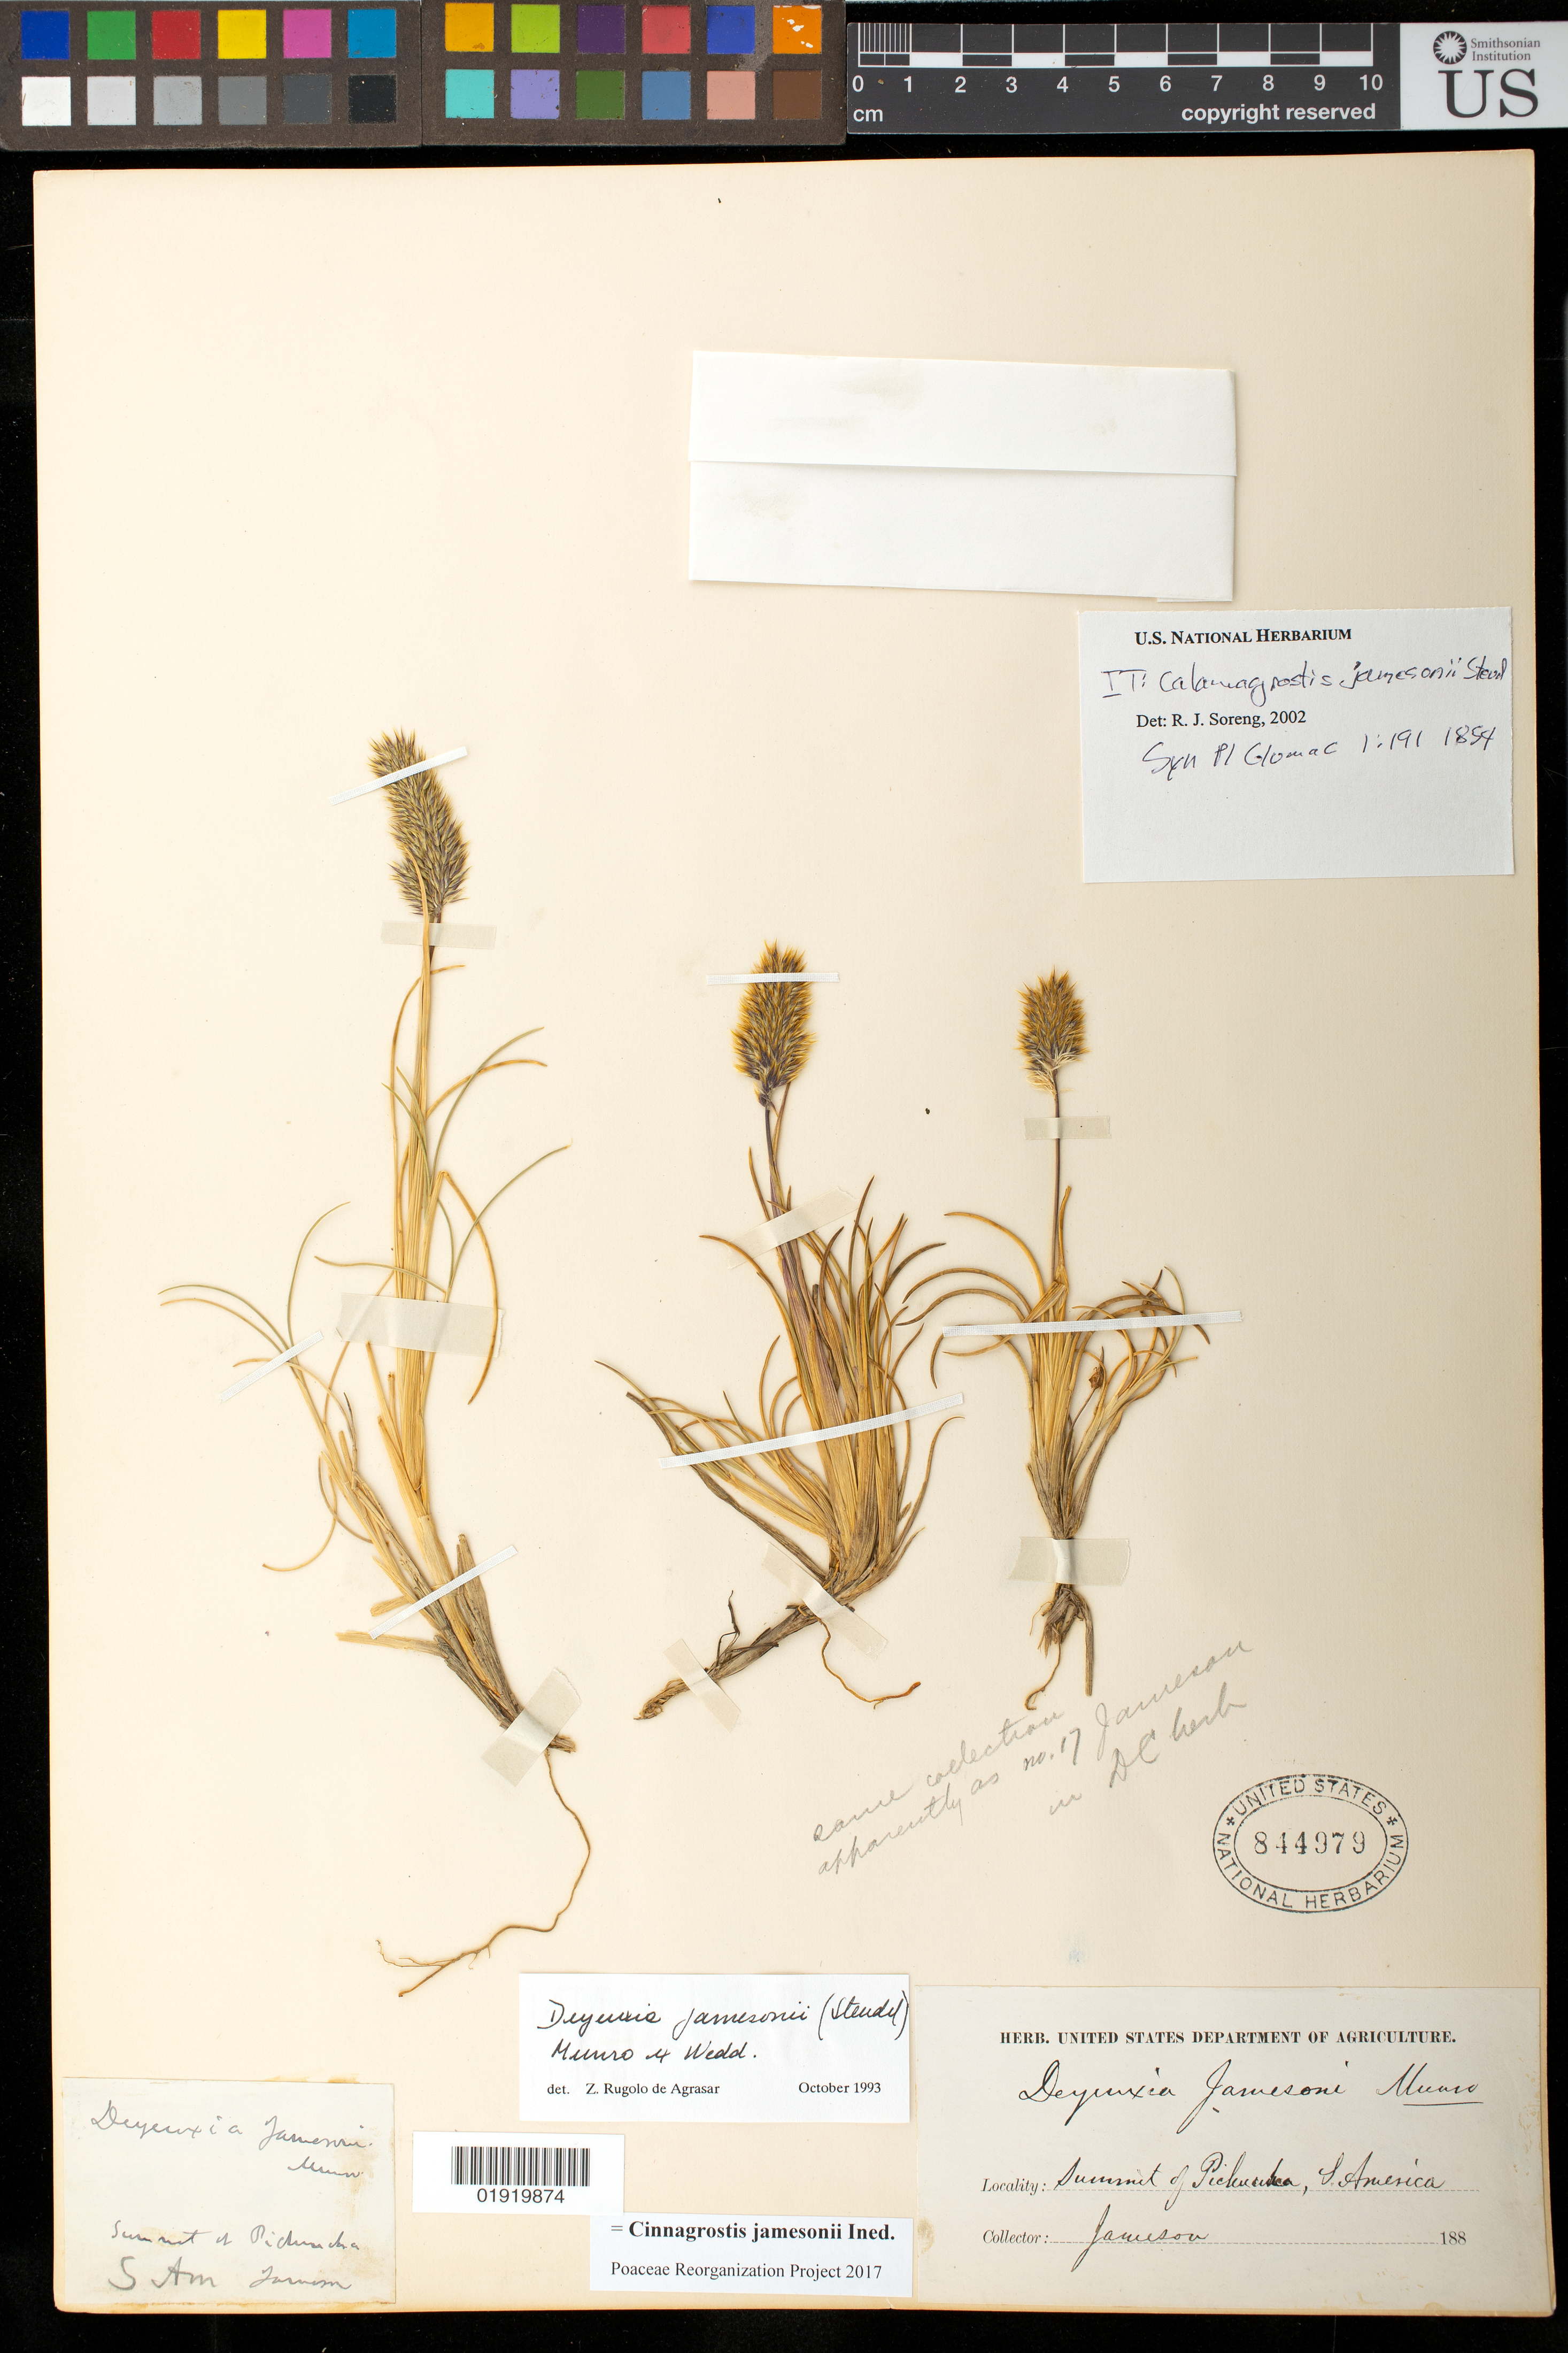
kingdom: Plantae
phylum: Tracheophyta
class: Liliopsida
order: Poales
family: Poaceae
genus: Calamagrostis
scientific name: Calamagrostis jamesonii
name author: Steud.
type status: Isotype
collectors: W. Jameson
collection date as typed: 18--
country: Ecuador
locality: Summit of Pichincha.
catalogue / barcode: US 844979